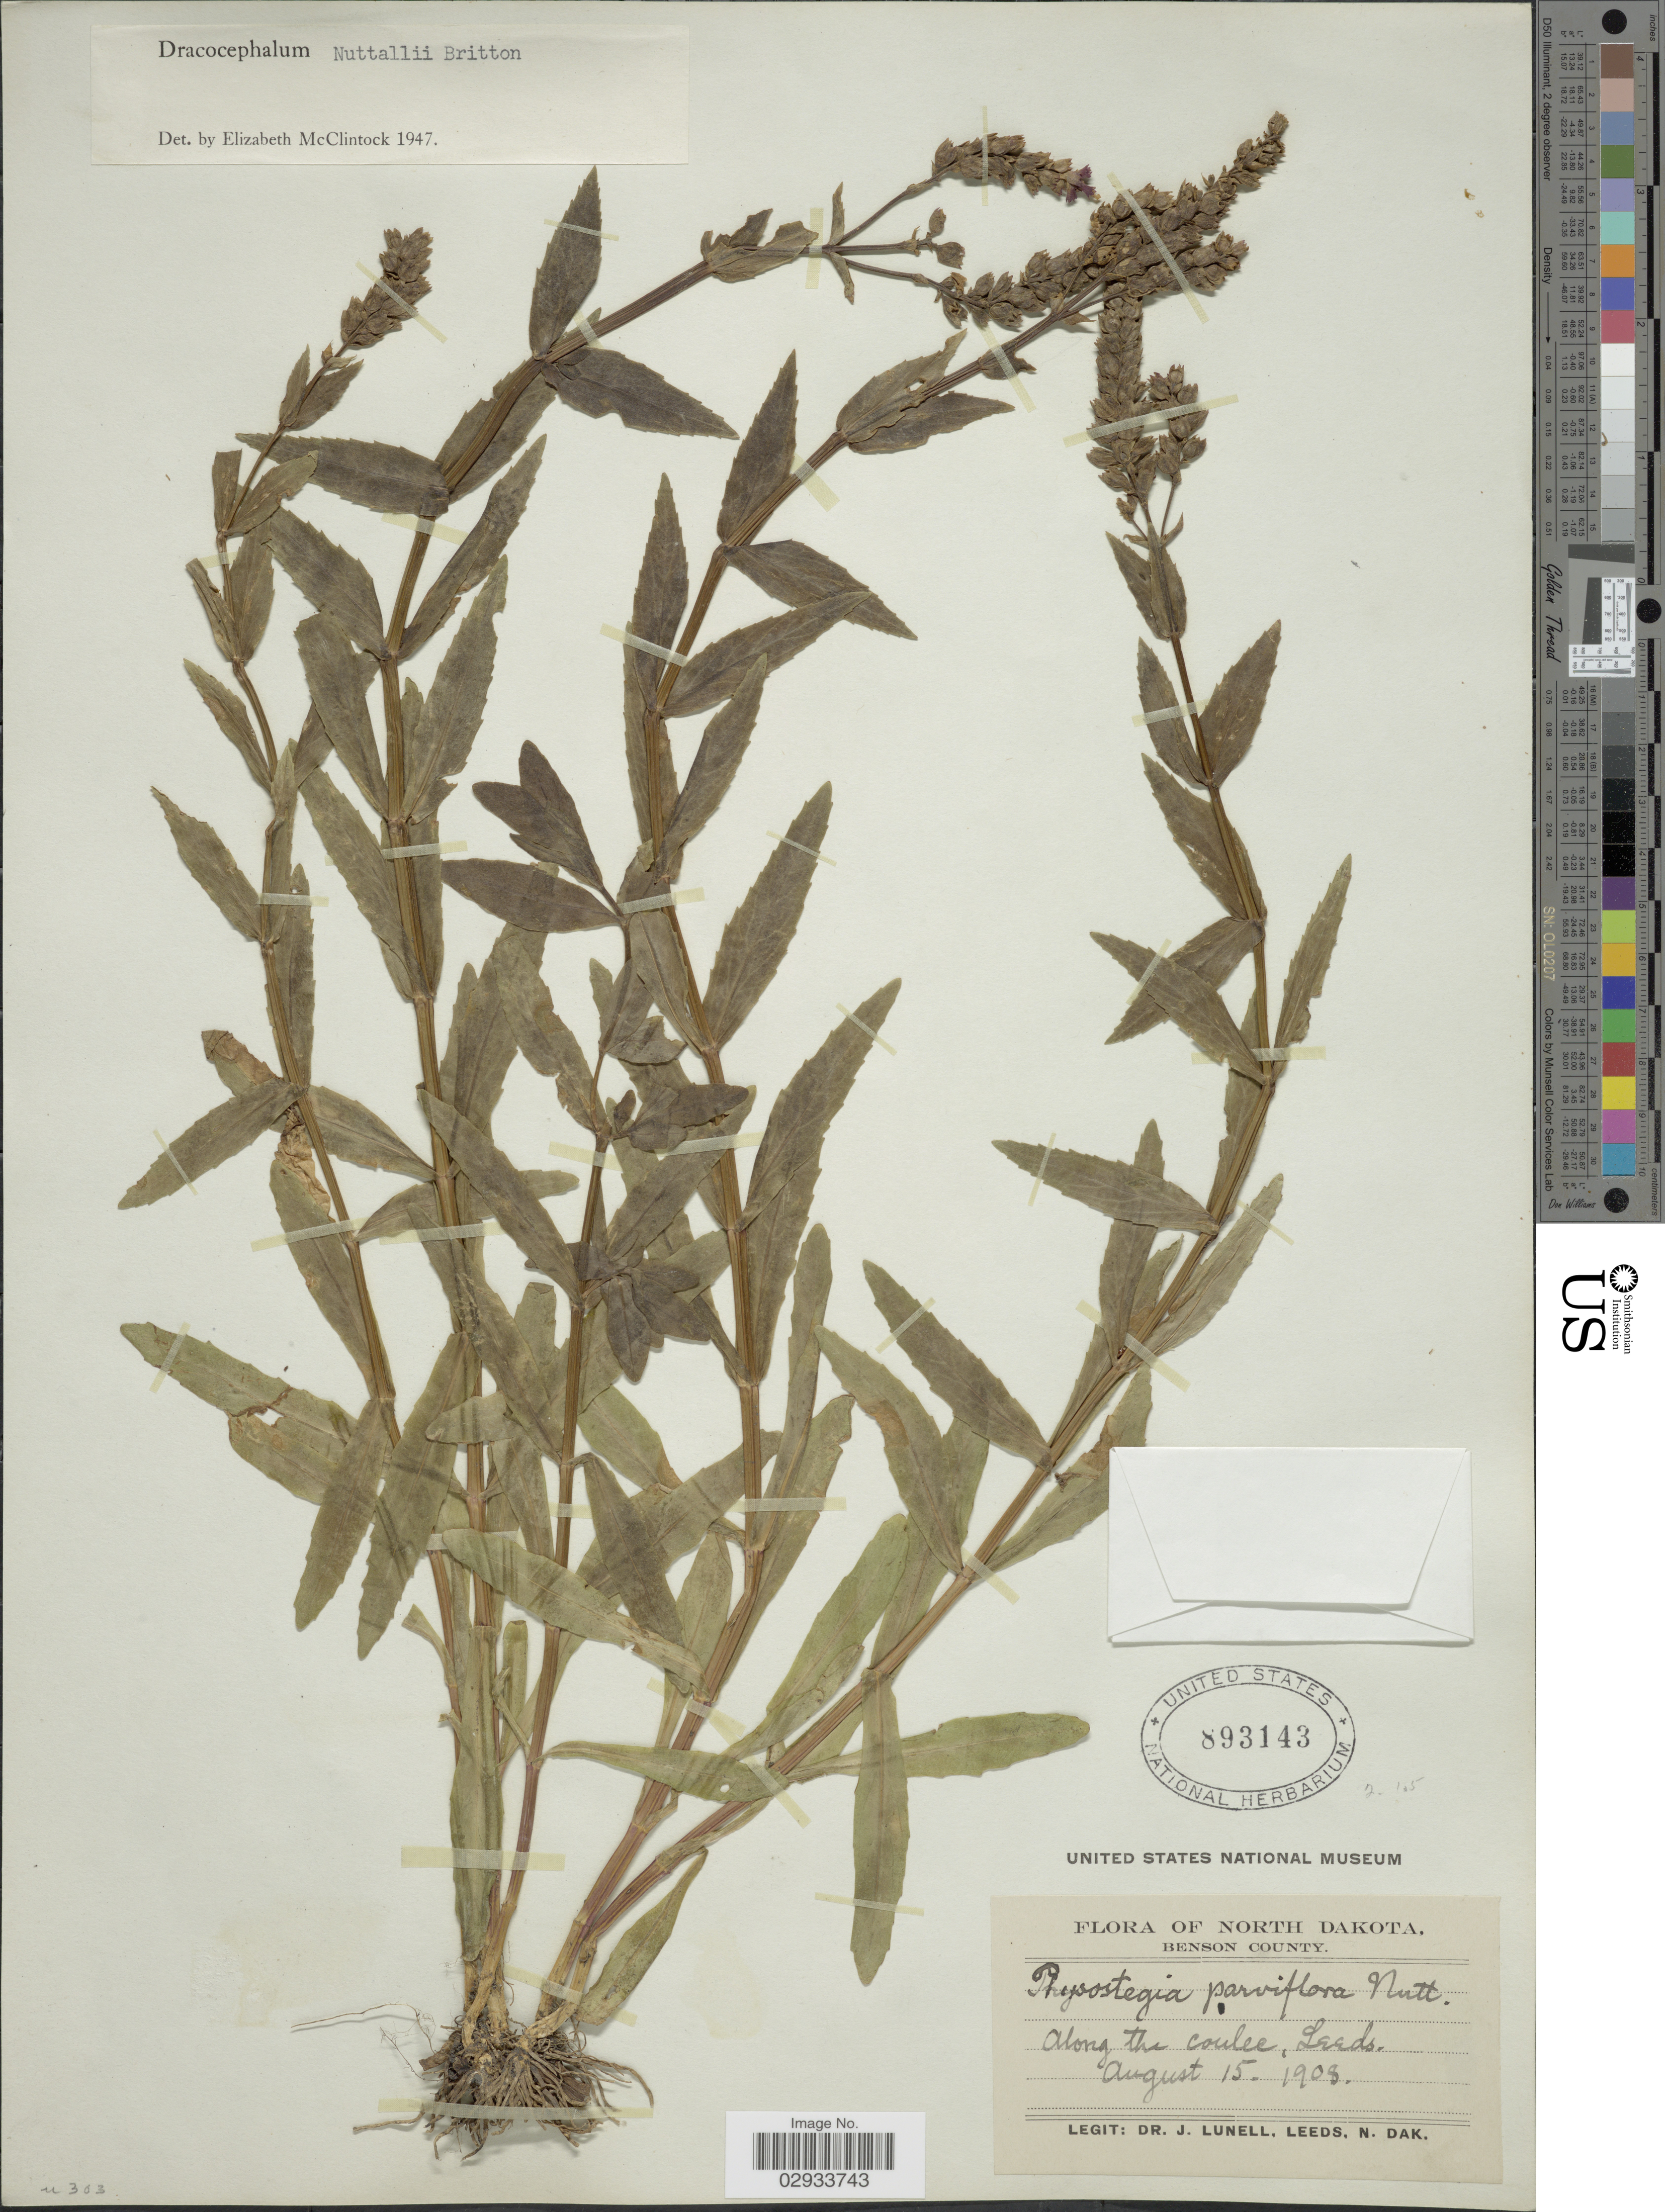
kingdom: Plantae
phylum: Tracheophyta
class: Magnoliopsida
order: Lamiales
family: Lamiaceae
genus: Physostegia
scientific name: Physostegia nuttallii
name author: (Britton) Fassett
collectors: J. Lunell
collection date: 1908-08-15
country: United States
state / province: North Dakota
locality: Benson County, Along the coulee, Leeds.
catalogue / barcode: US 893143